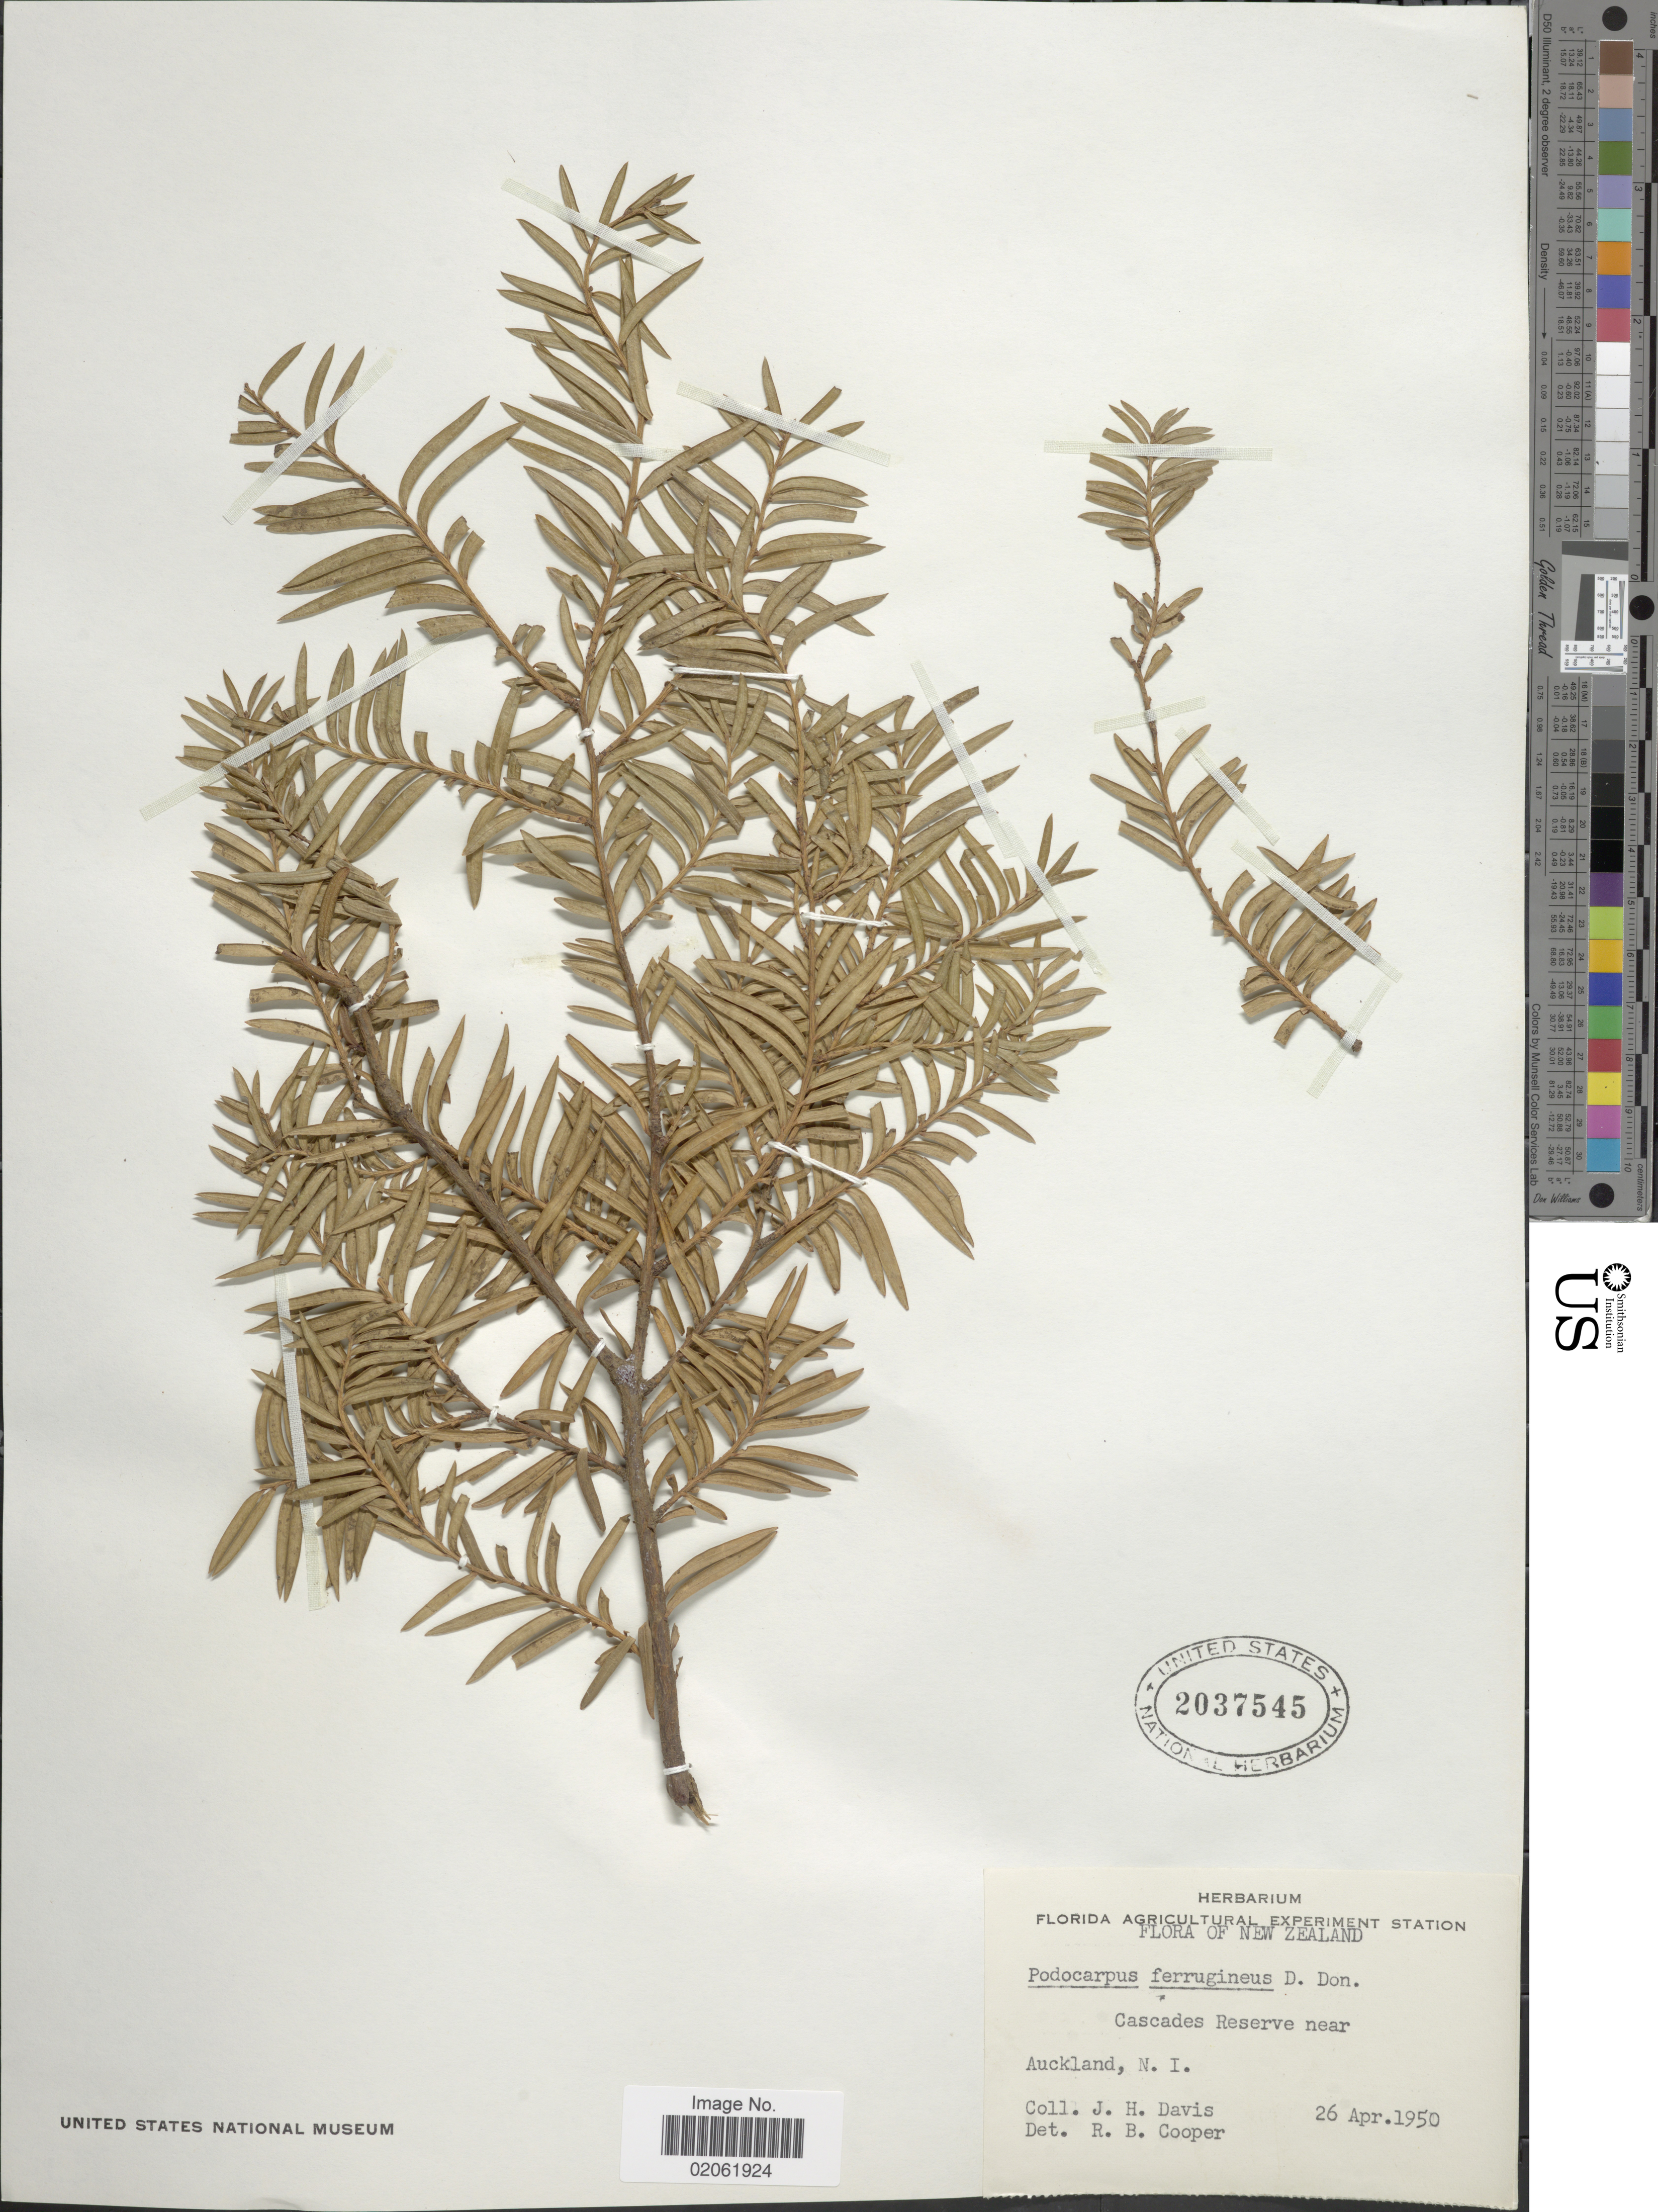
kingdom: Plantae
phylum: Tracheophyta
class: Pinopsida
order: Pinales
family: Podocarpaceae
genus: Podocarpus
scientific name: Podocarpus ferrugineus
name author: G. Benn. ex D. Don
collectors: J. Davis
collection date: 1950-04-26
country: New Zealand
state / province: Auckland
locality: Auckland, N.I.Cascades reserve near New Zealand.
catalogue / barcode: US 2037545